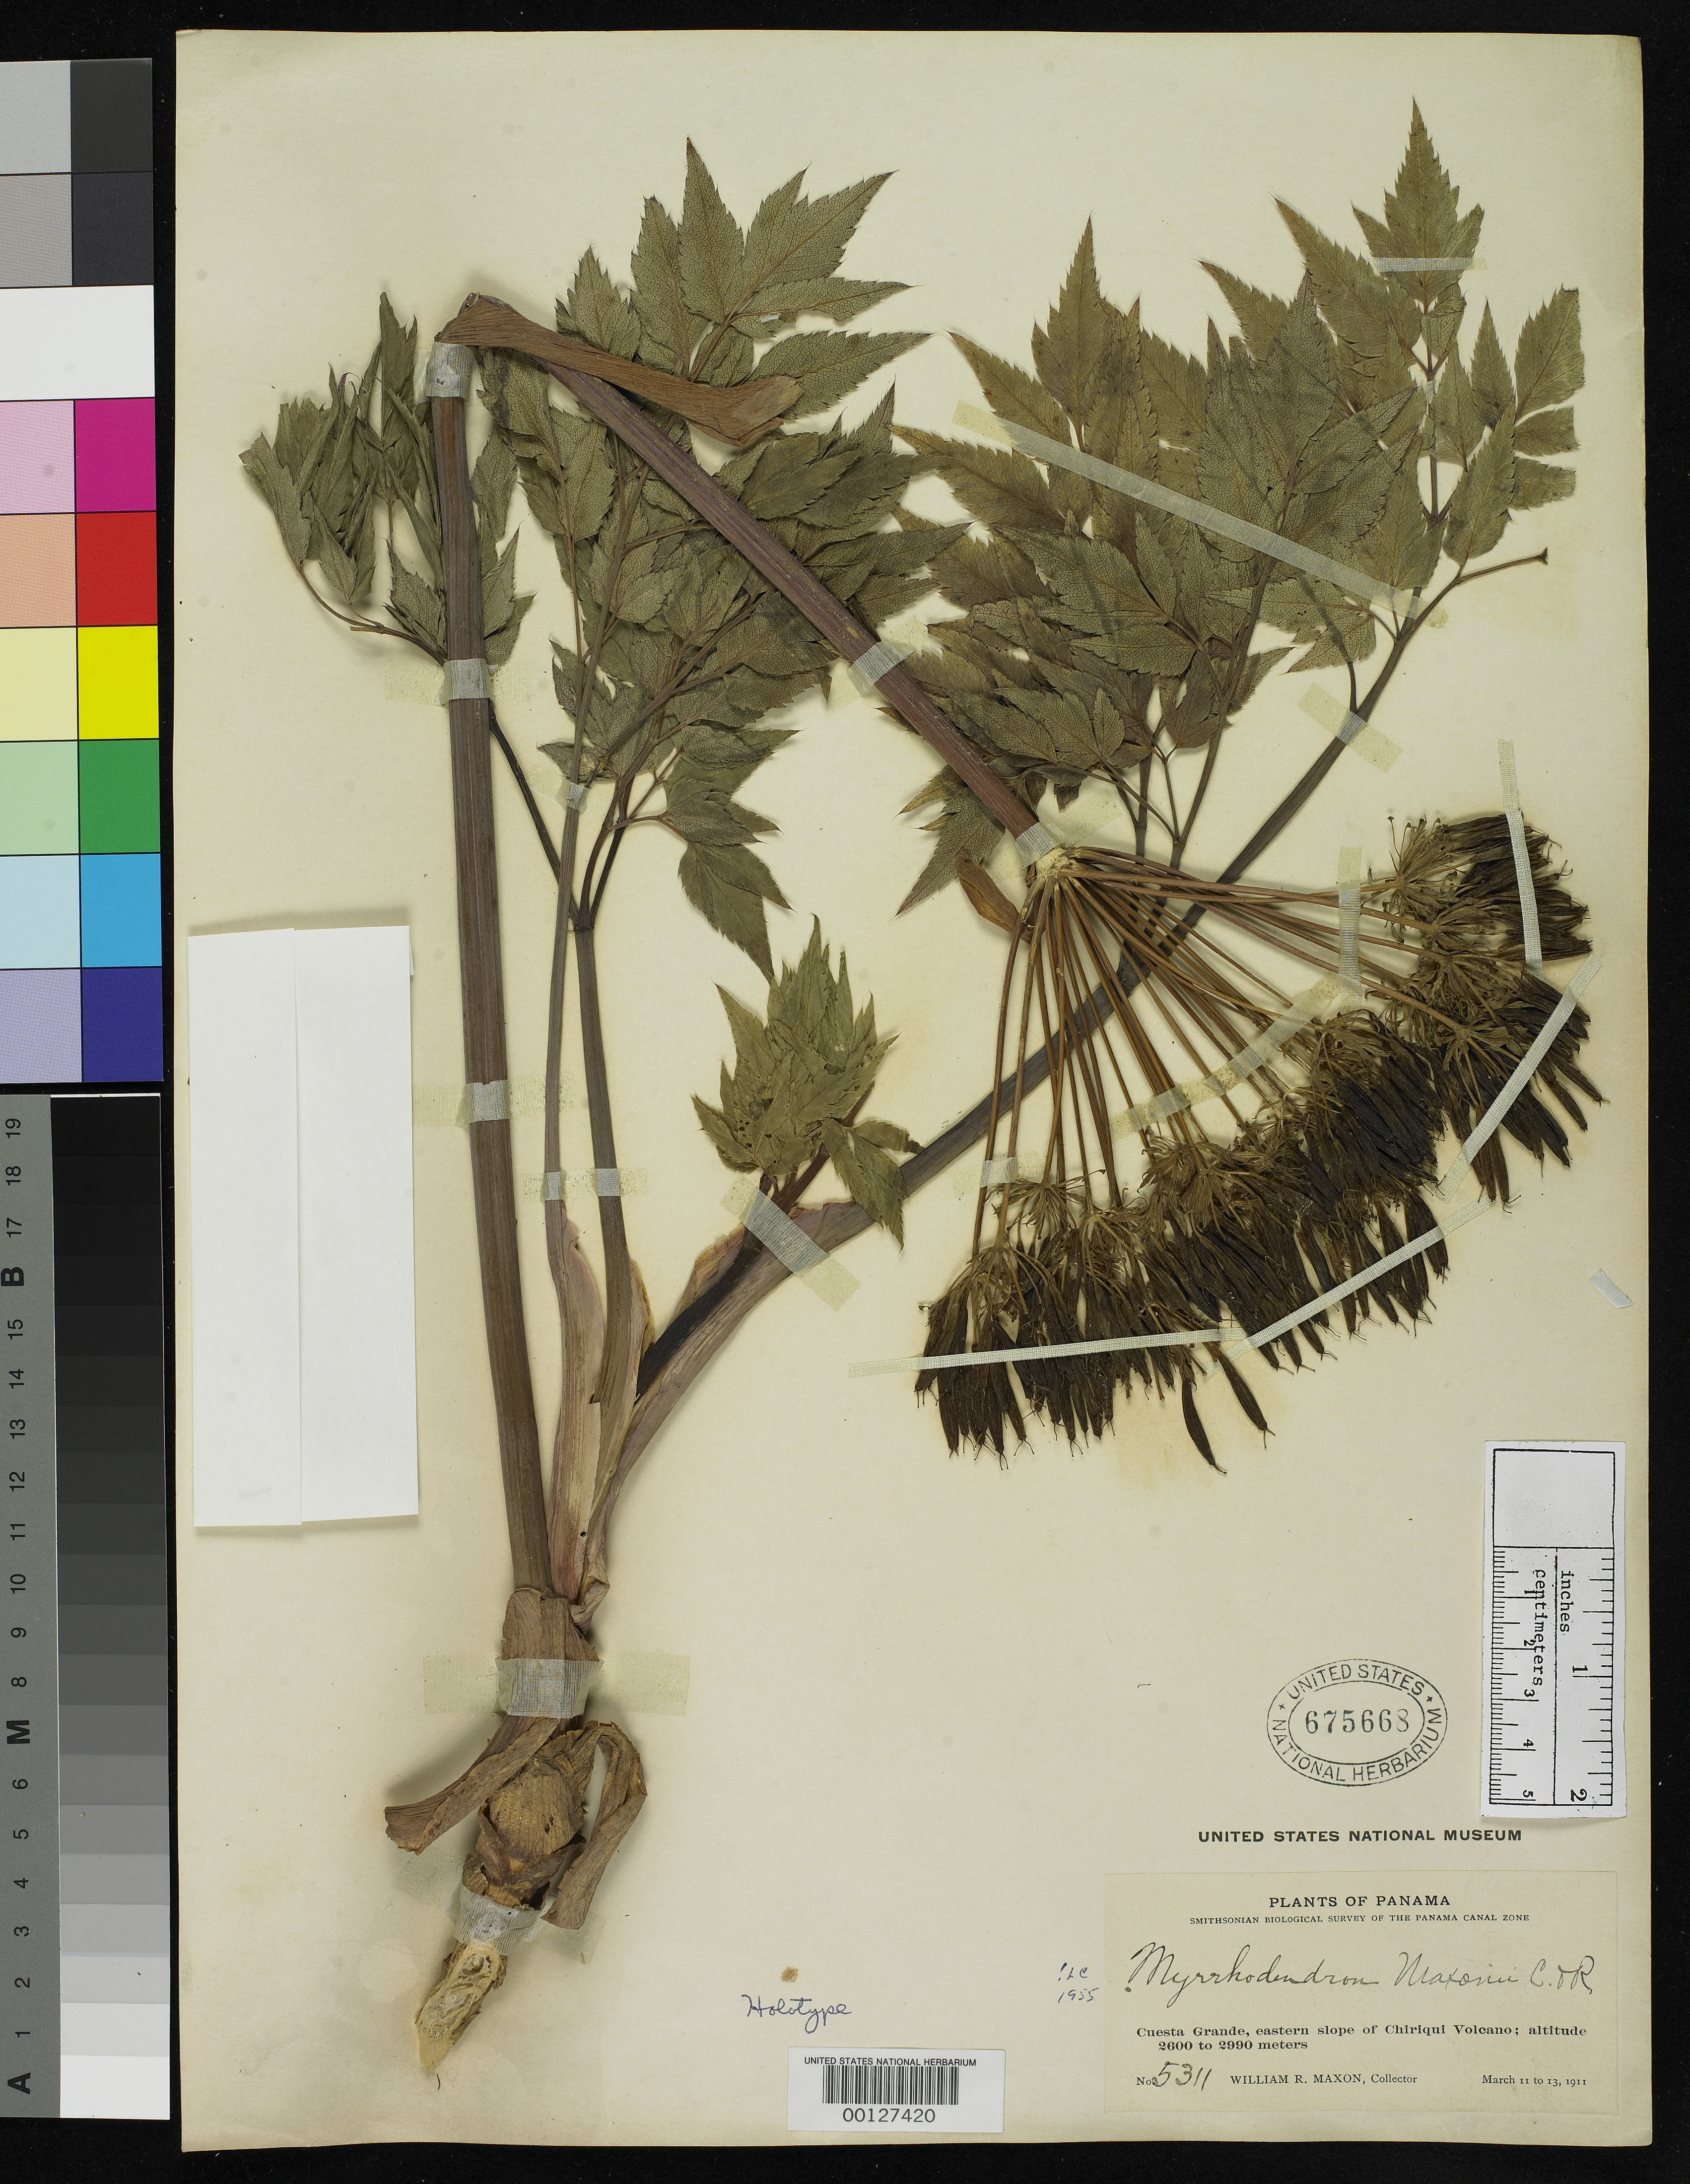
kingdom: Plantae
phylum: Tracheophyta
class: Magnoliopsida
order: Apiales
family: Apiaceae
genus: Myrrhidendron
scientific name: Myrrhidendron maxonii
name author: J.M. Coult. & Rose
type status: Holotype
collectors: W. R. Maxon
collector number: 5311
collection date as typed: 11 Mar 1913 to 13 Mar 1913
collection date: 1913-03-11/1913-03-13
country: Panama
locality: NW of Boquete towards Parque Nacional Volcan Baru.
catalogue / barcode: US 675668